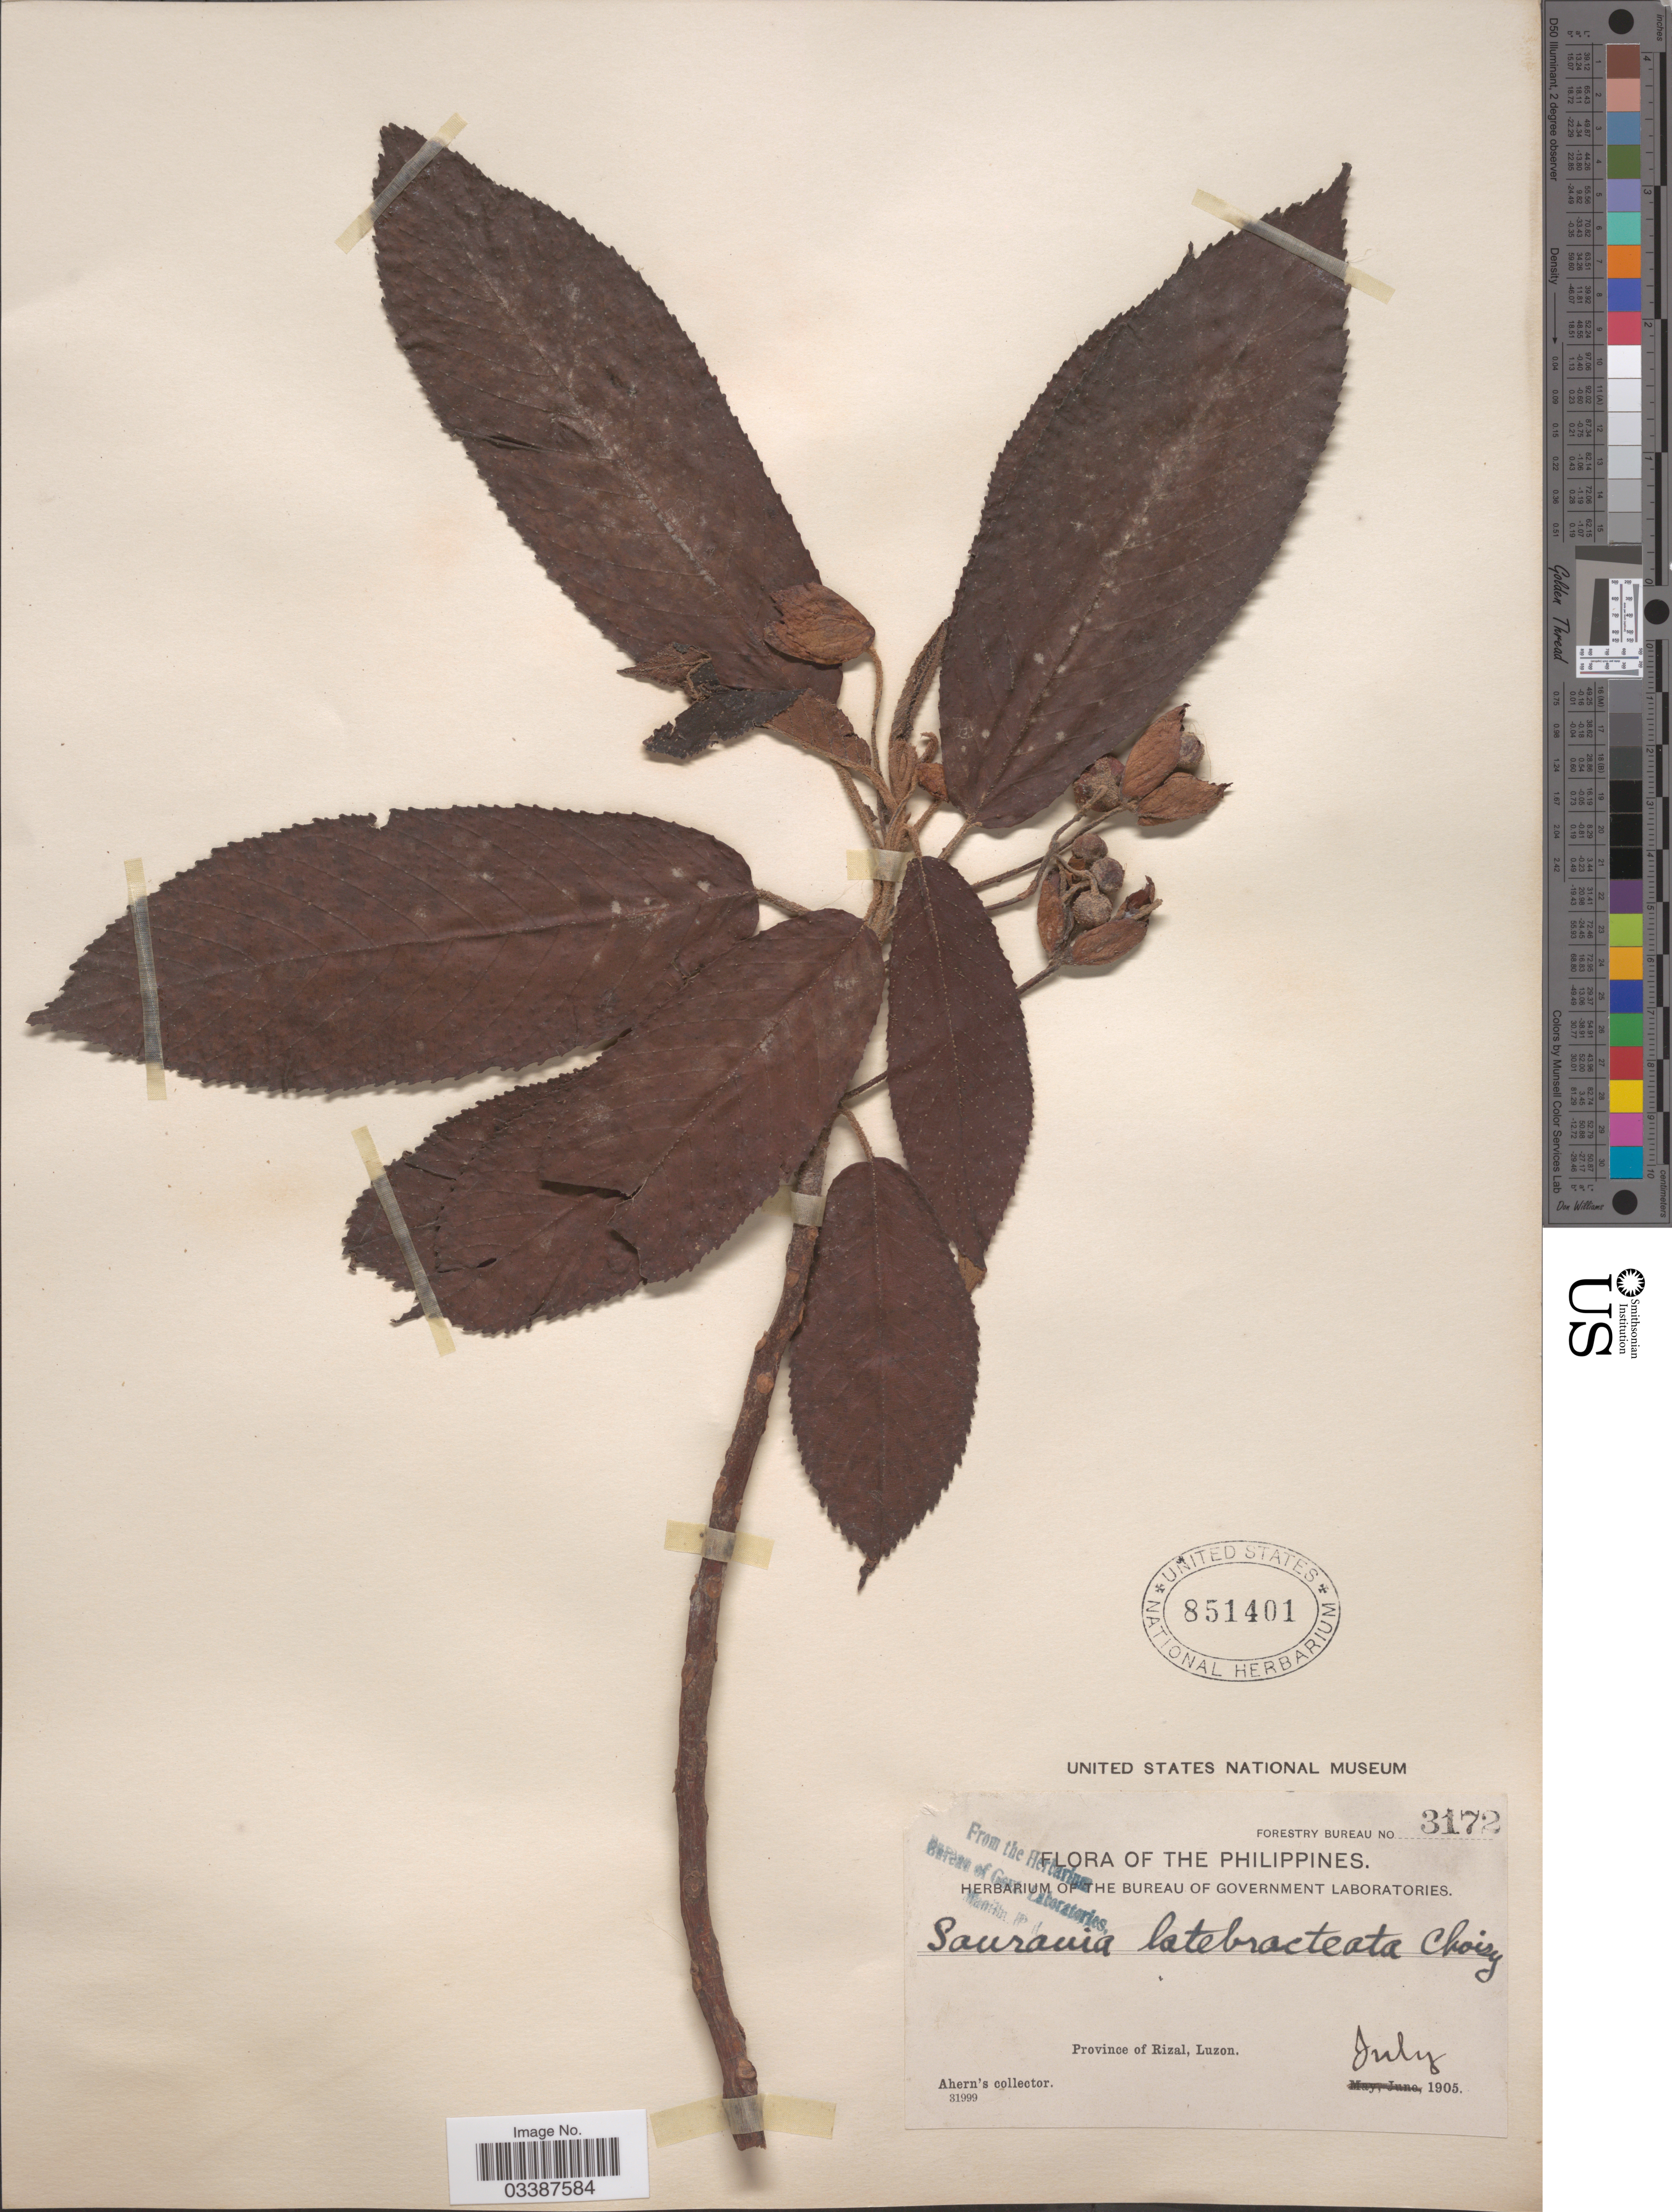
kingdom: Plantae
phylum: Tracheophyta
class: Magnoliopsida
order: Ericales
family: Actinidiaceae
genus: Saurauia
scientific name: Saurauia latibracteata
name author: Choisy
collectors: Ahern's collector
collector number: Forestry Bureau 3172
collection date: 1905-07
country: Philippines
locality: Province of Rizal, Luzon.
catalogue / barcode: US 851401